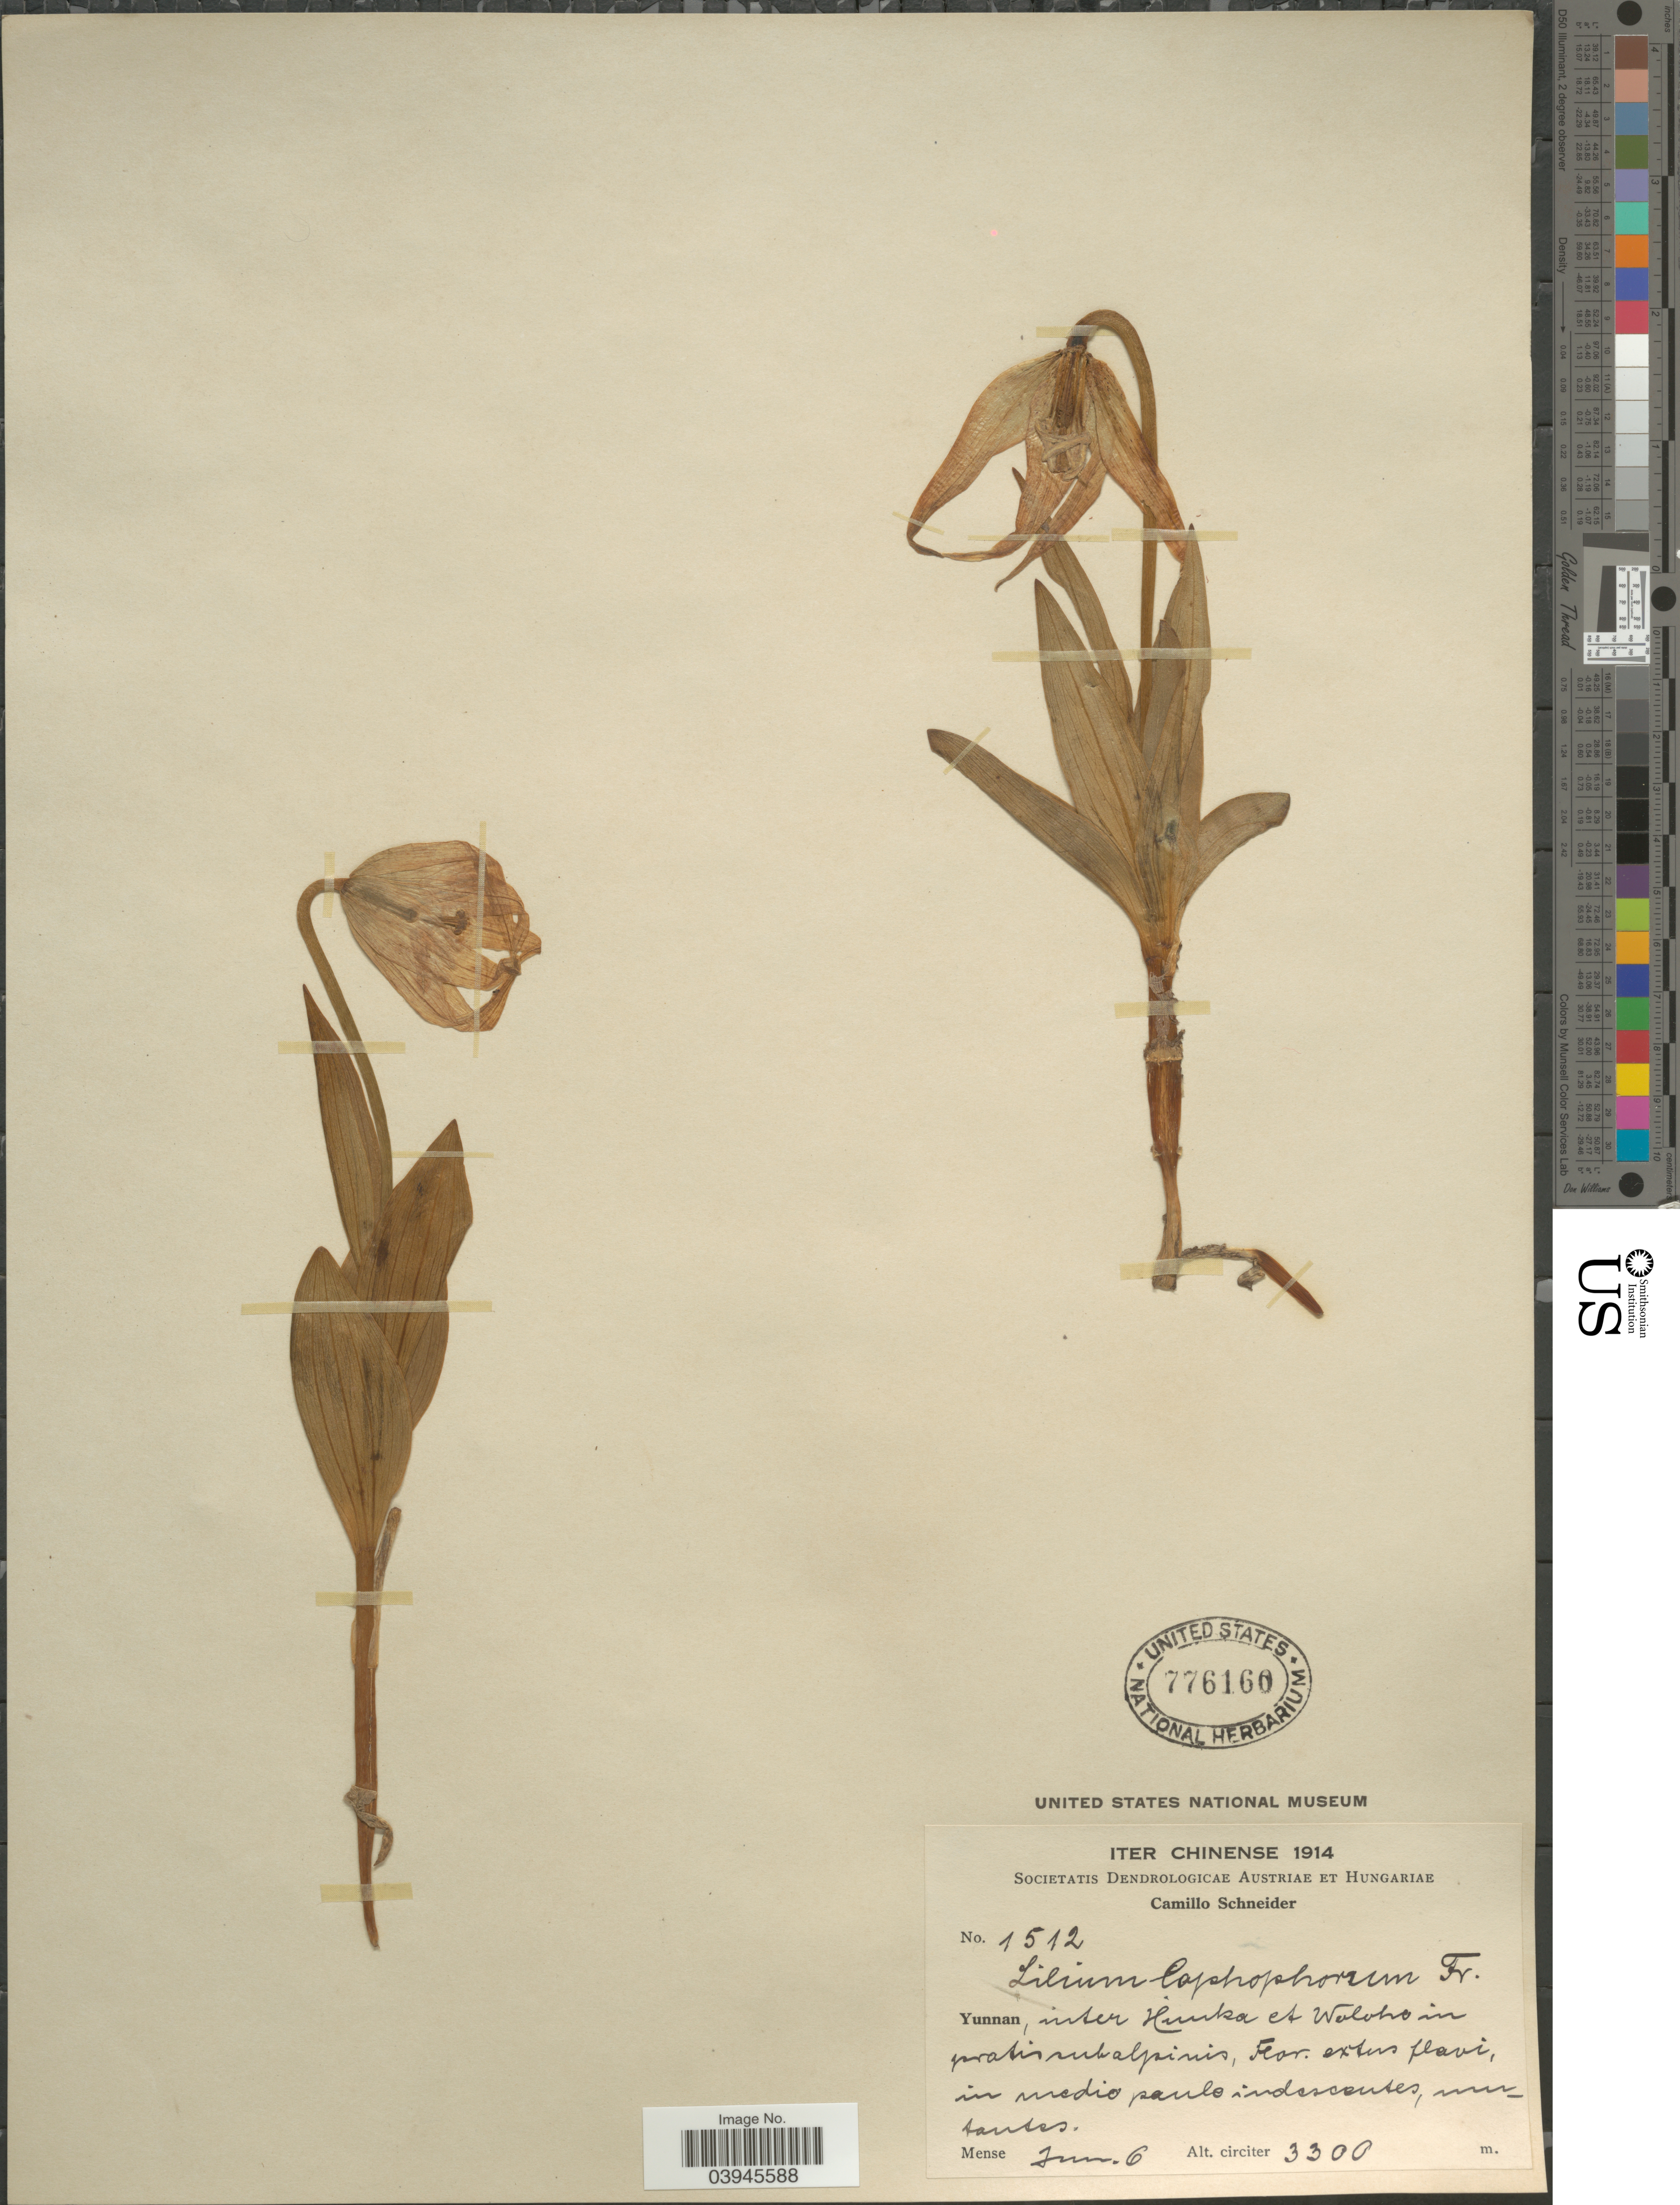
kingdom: Plantae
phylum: Tracheophyta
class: Liliopsida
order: Liliales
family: Liliaceae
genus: Lilium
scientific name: Lilium lophophorum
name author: (Bureau & Franch.) Franch.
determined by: Strong, Mark T., (BOT), Smithsonian Institution - National Museum of Natural History (UNITED STATES)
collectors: C. K. Schneider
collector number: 1512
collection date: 1914-06-06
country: China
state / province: Yunnan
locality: Iter Chinense. Inter Kunka [interpreted] et Woloho in pratis subalpinis.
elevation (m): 3300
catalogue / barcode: US 776160